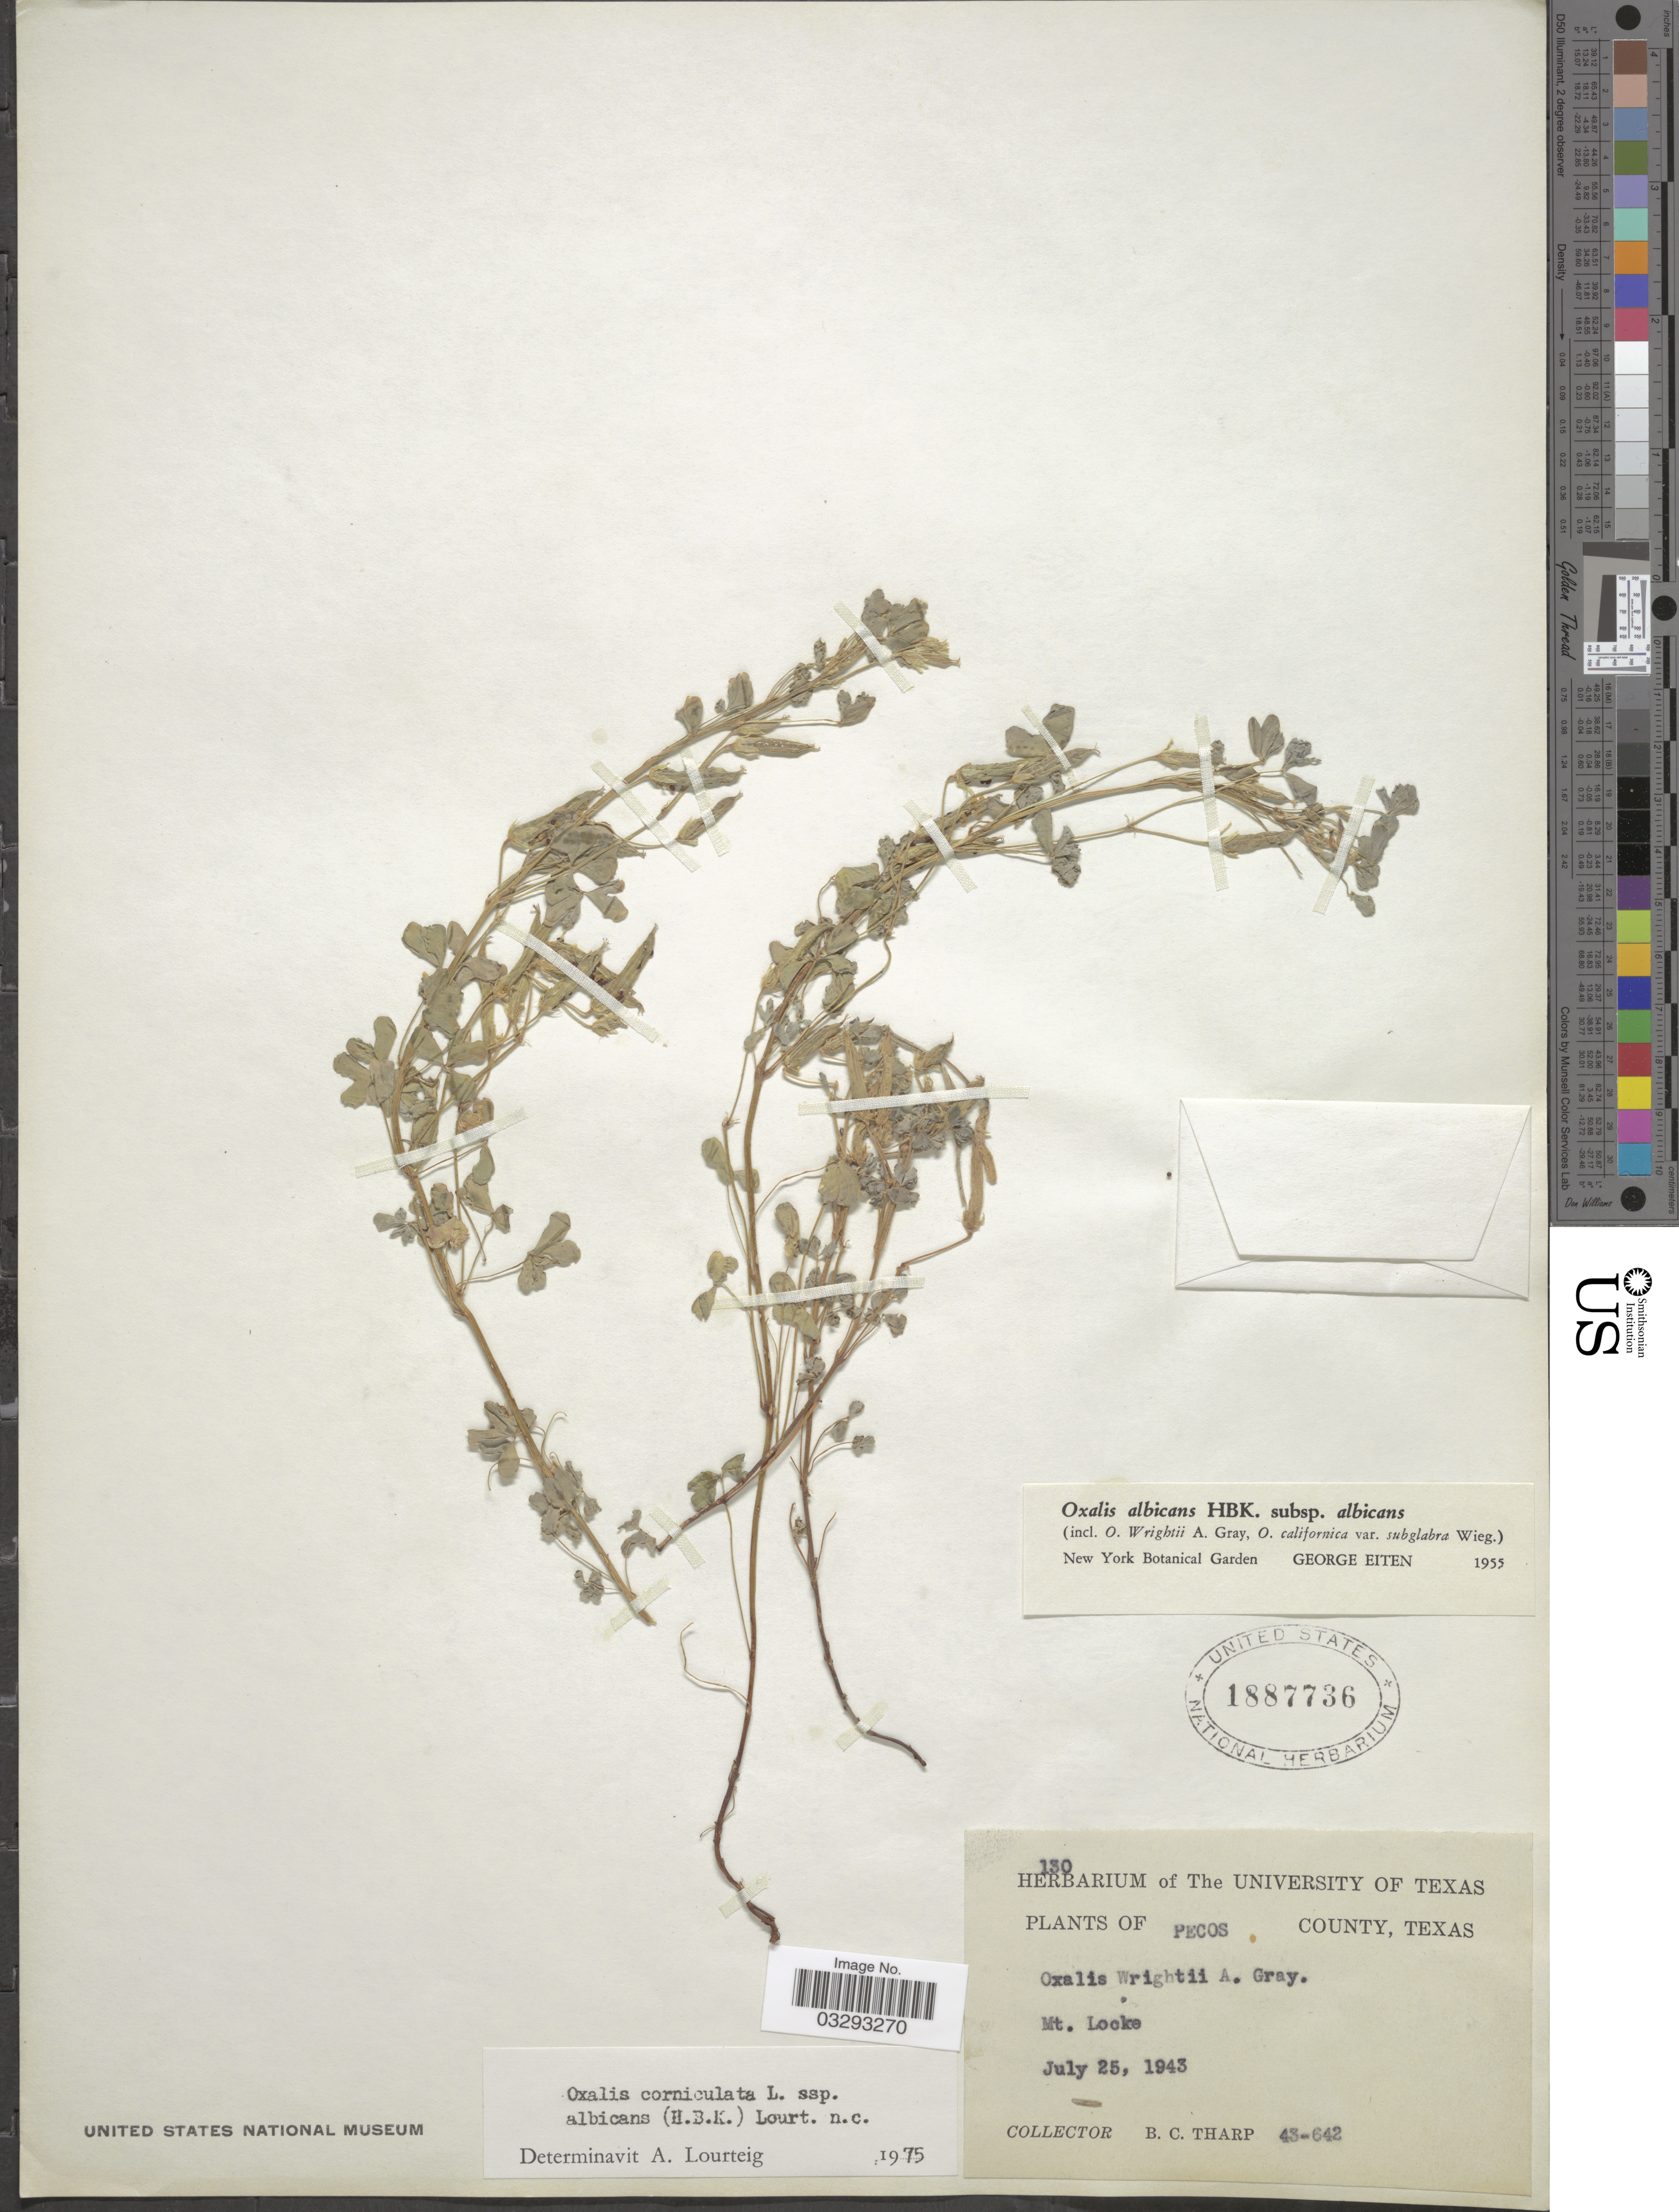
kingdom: Plantae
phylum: Tracheophyta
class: Magnoliopsida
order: Oxalidales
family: Oxalidaceae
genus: Oxalis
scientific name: Oxalis corniculata subsp. albicans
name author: (Kunth) Lourteig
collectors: B. C. Tharp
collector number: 43-642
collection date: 1943-07-25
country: United States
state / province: Texas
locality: Pecos County. Mt. Locke.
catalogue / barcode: US 1887736